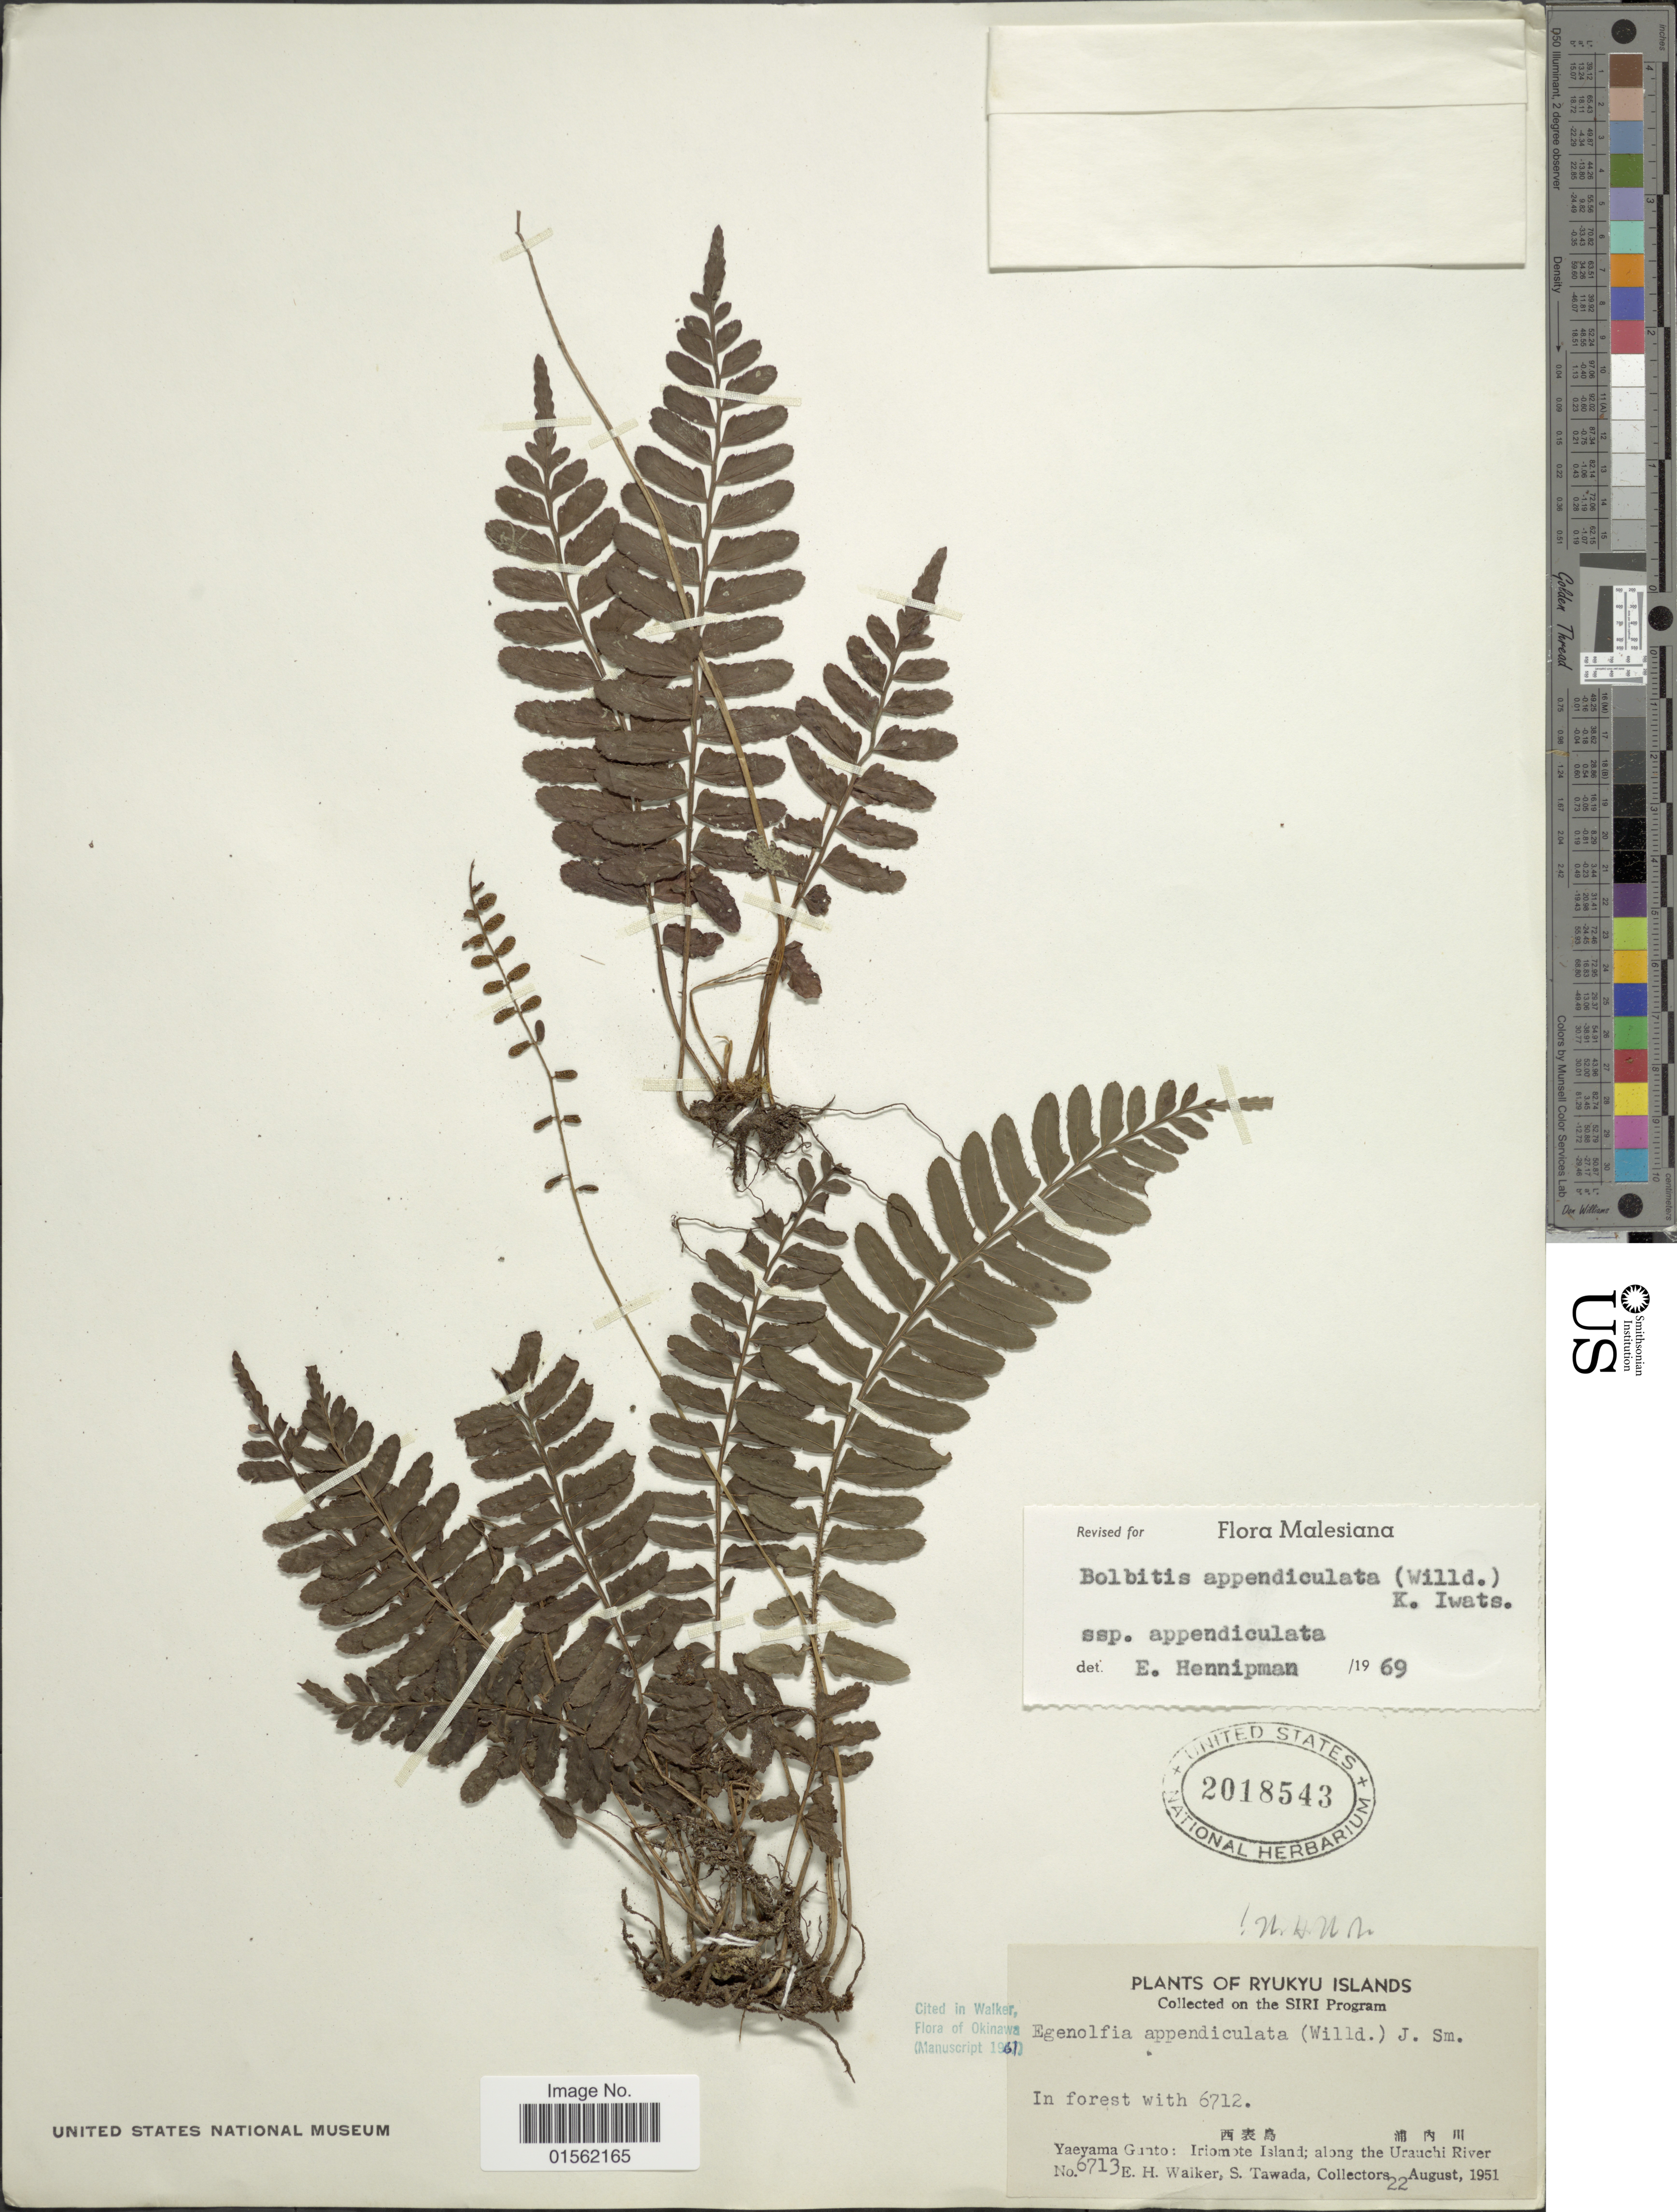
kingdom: Plantae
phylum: Tracheophyta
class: Polypodiopsida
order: Polypodiales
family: Dryopteridaceae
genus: Bolbitis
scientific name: Bolbitis appendiculata var. appendiculata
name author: (Willd.) K. Iwats.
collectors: E. H. Walker & S. Tawada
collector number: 6713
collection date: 1951-08-22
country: Japan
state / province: Okinawa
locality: Rykyu Islands, Yaeyama Gunto: Iriomote Island; along the Urauchi River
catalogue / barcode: US 2018543